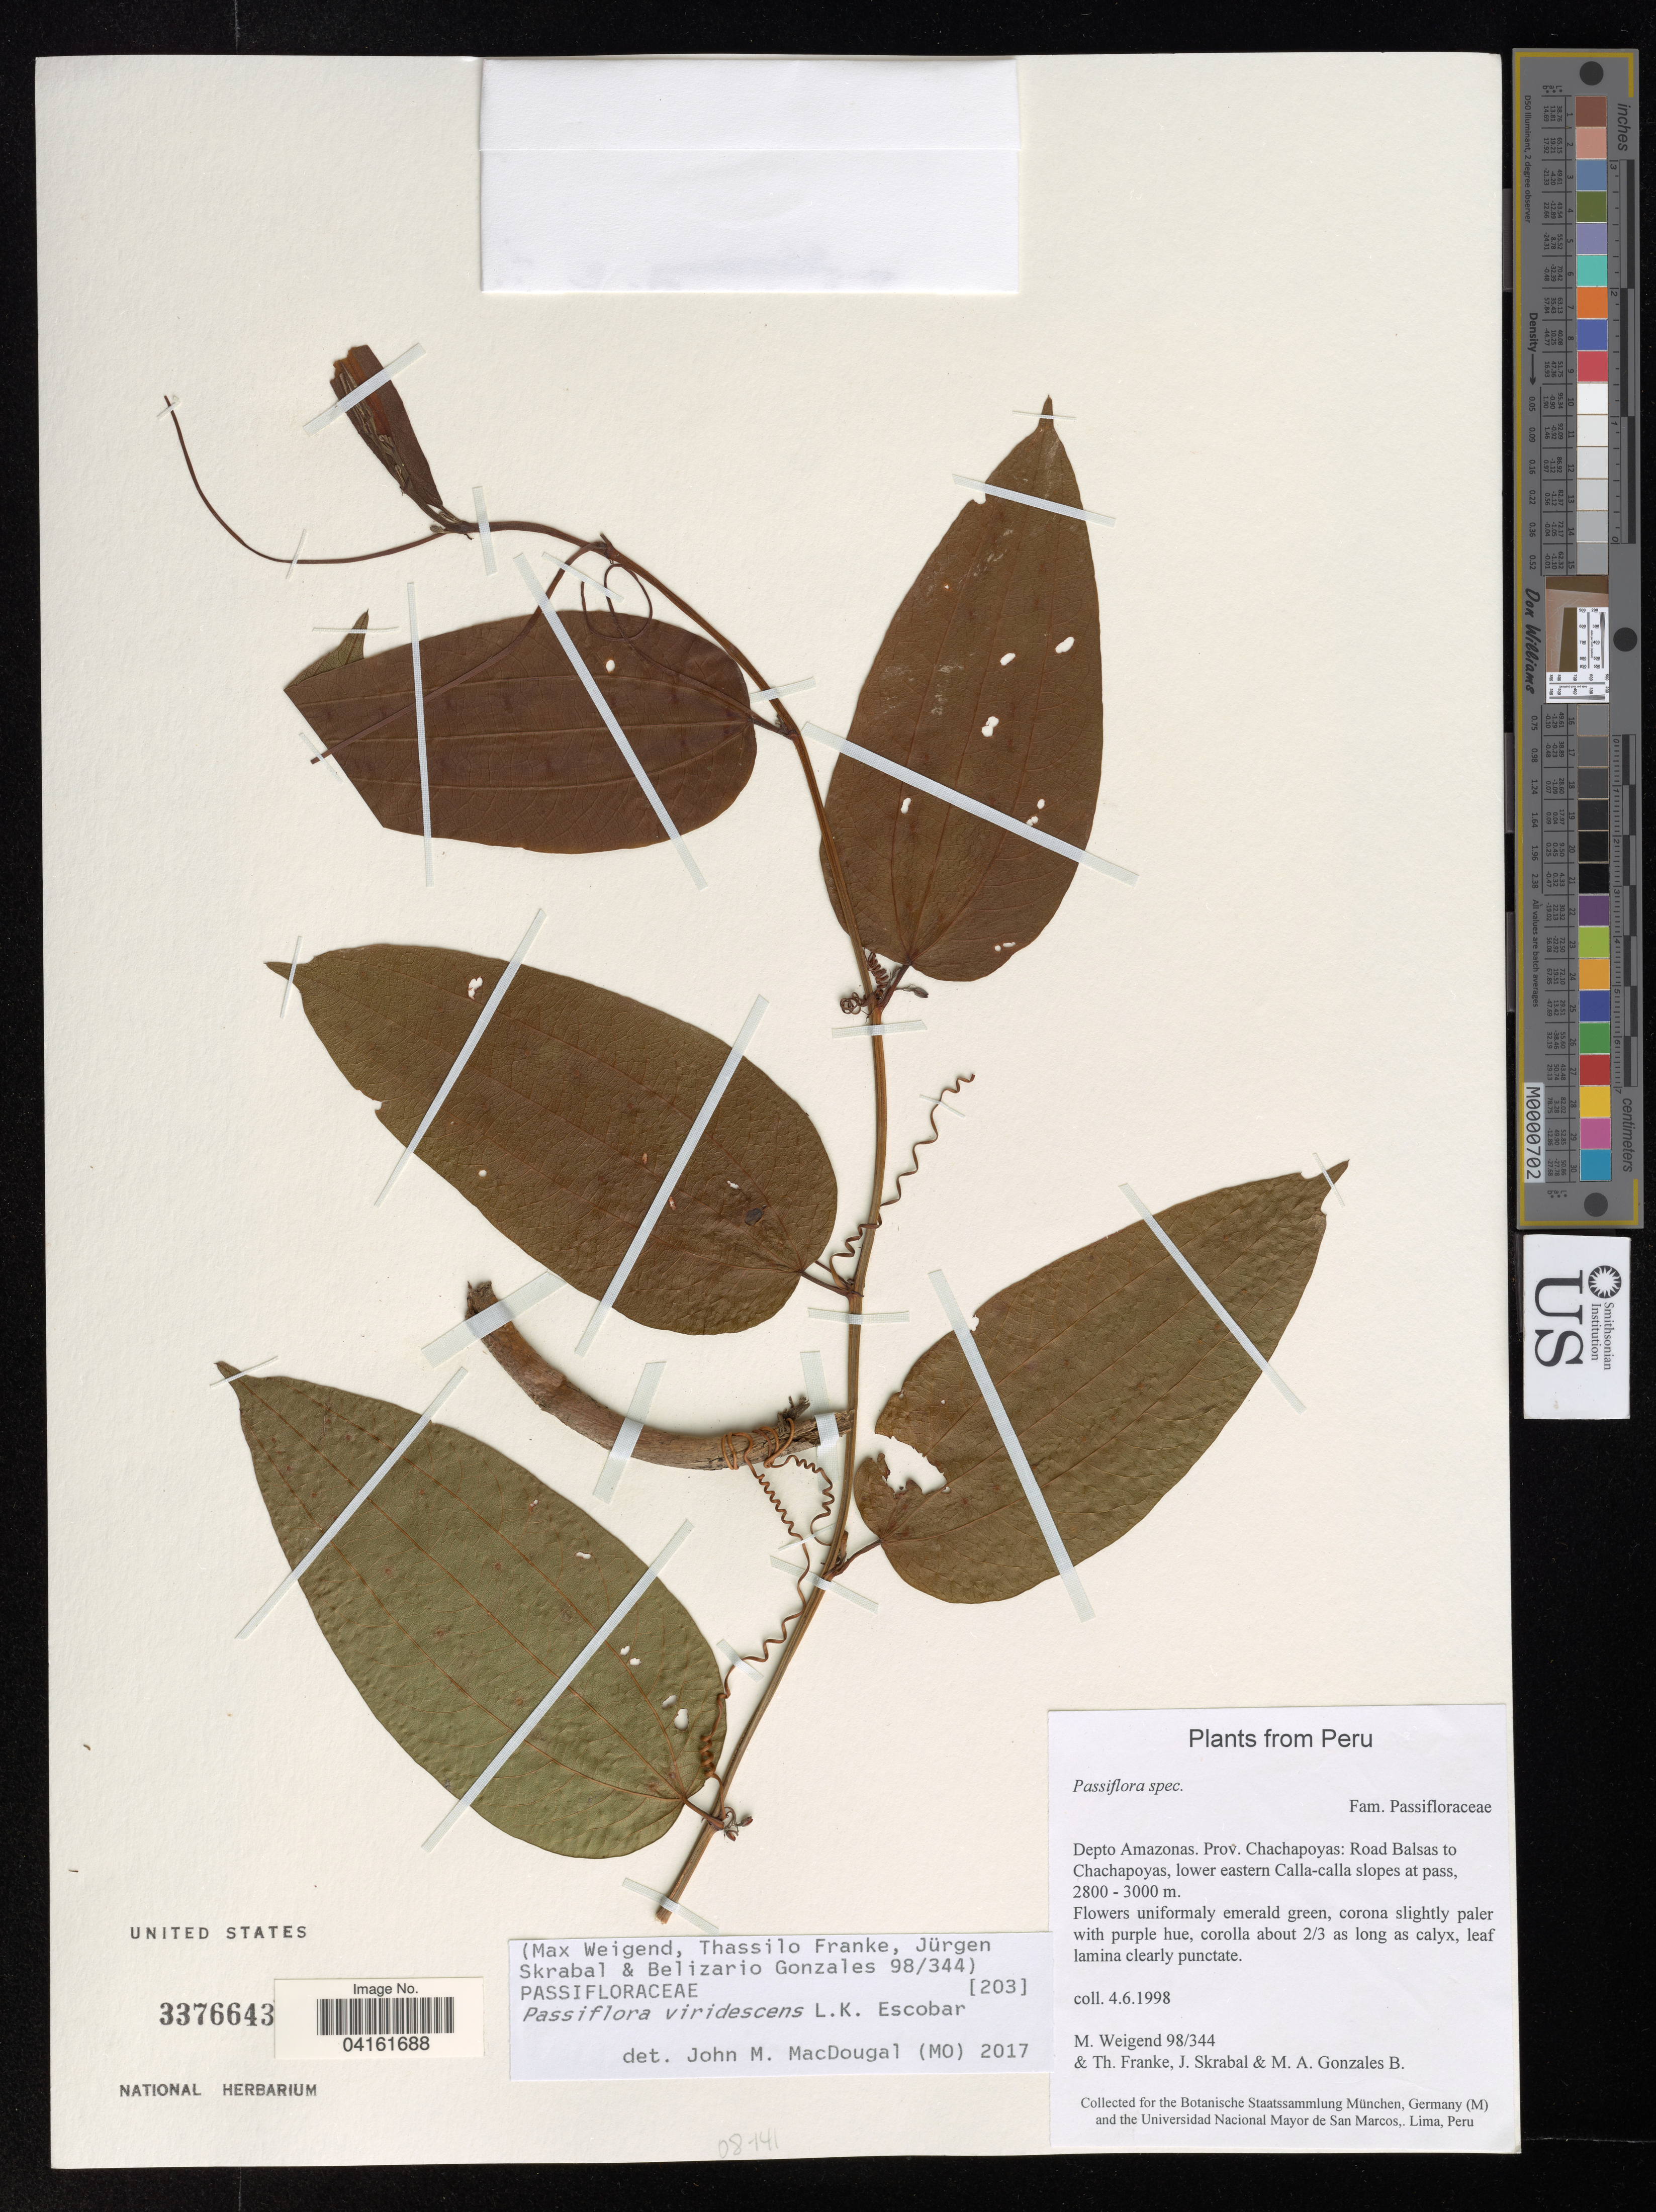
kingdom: Plantae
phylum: Tracheophyta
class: Magnoliopsida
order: Malpighiales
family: Passifloraceae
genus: Passiflora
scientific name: Passiflora viridescens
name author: L.K. Escobar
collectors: M. Weigend, T. Franke, J. Skrabal & M. A. Gonzales B.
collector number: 98/344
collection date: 1998-06-04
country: Peru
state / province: Amazonas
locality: Prov. Chachapoyas: Road Balsas to Chachapoyas, lower eastern Calla-calla slopes at pass.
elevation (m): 2800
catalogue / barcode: US 3376643